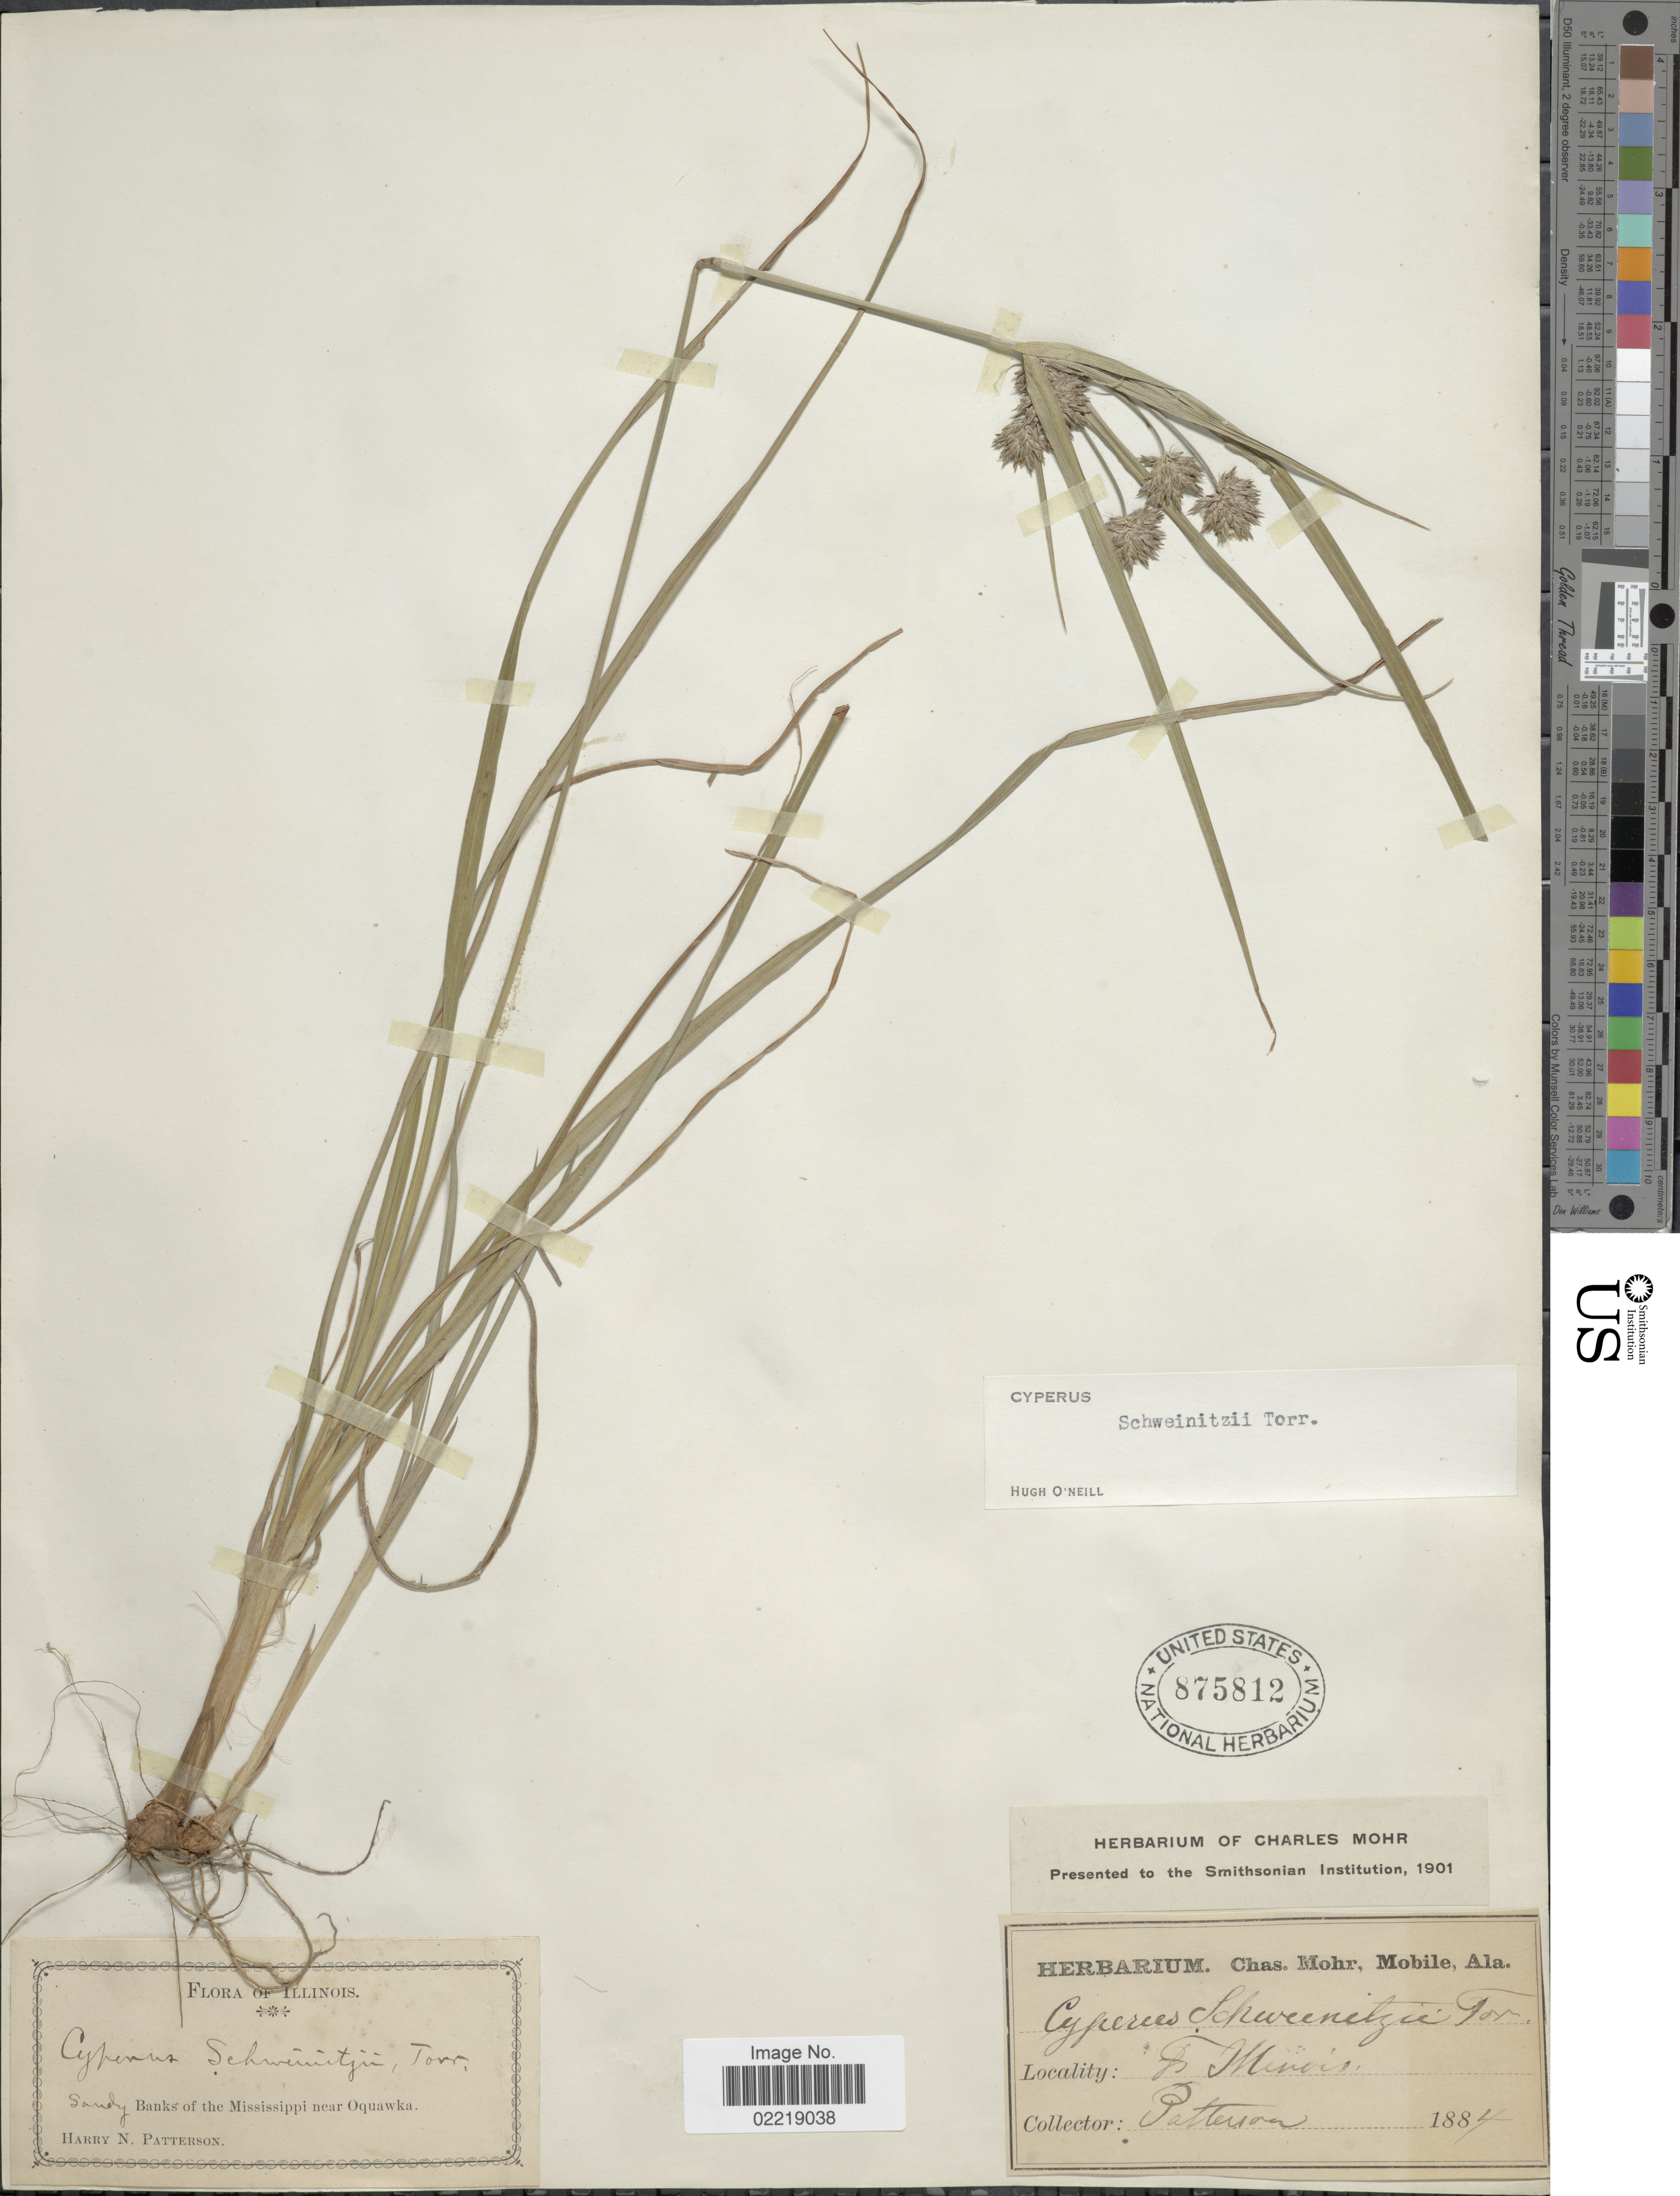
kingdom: Plantae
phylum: Tracheophyta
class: Liliopsida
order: Poales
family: Cyperaceae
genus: Cyperus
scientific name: Cyperus schweinitzii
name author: Torr.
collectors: H. N. Patterson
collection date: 1884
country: United States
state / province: Illinois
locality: Sandy banks of the Mississippi near Oquawka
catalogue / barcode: US 875812